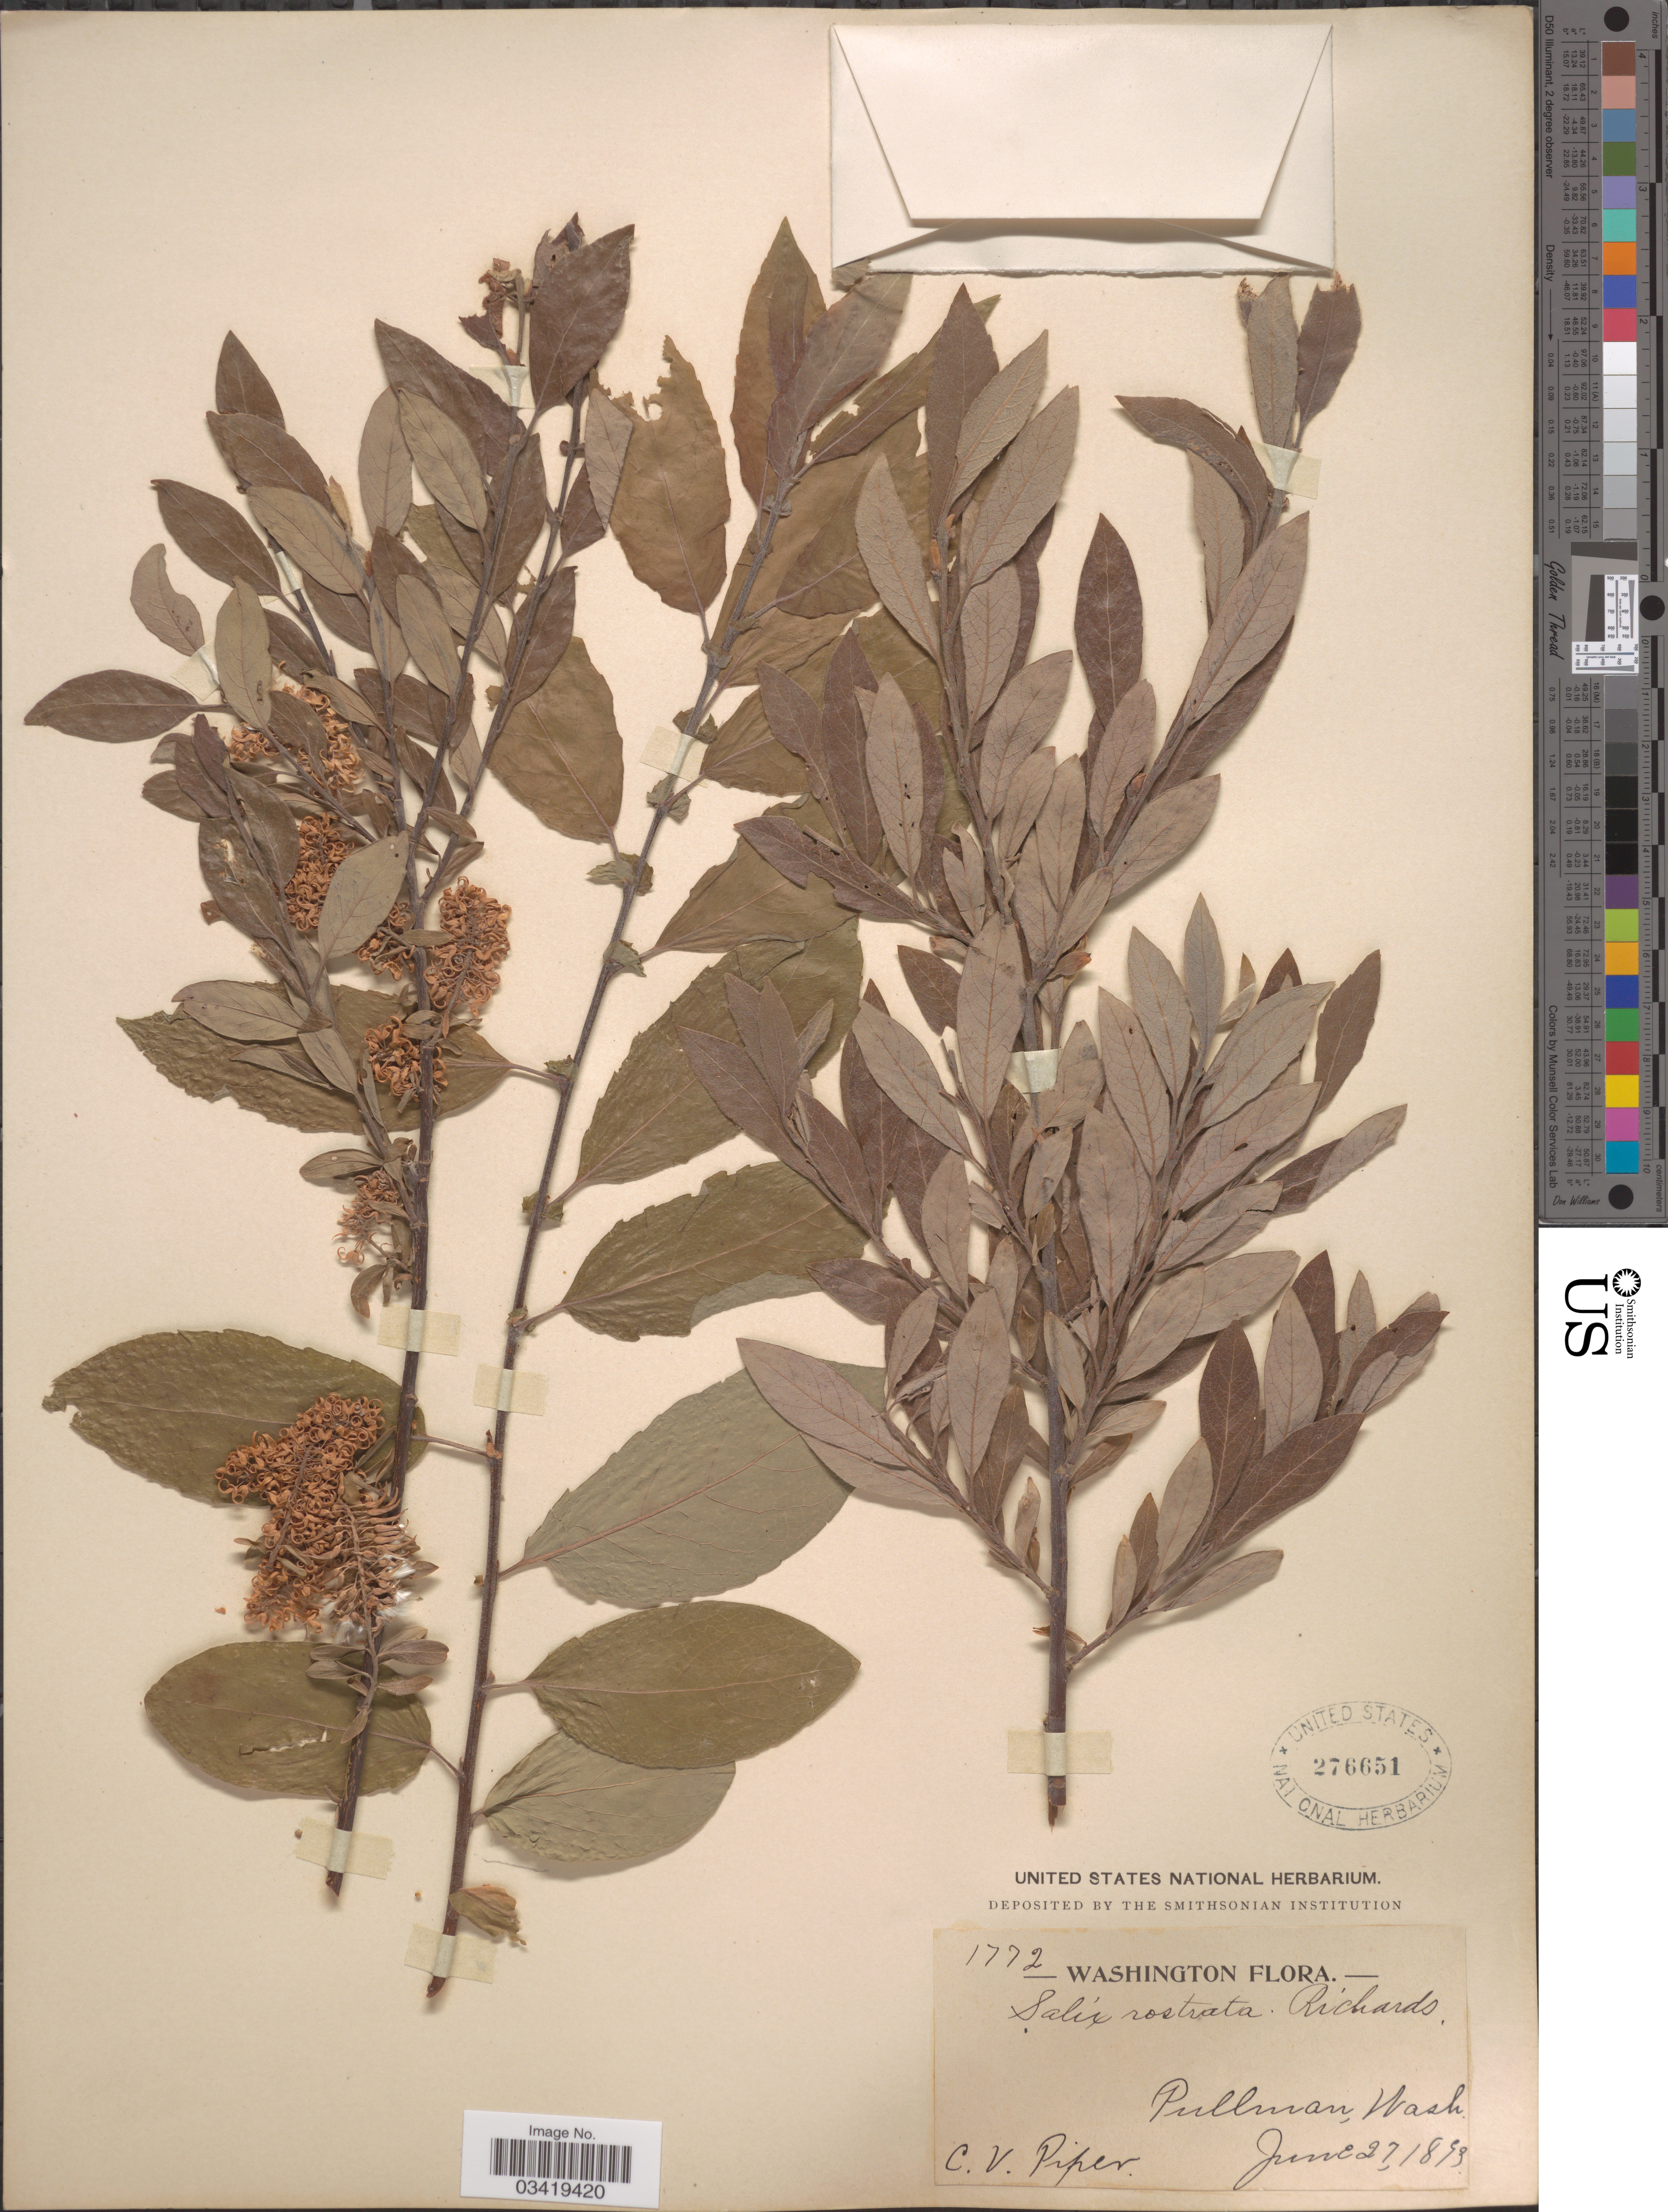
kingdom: Plantae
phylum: Tracheophyta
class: Magnoliopsida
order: Malpighiales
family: Salicaceae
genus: Salix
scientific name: Salix bebbiana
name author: Sarg.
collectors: C. V. Piper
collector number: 1772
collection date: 1893-06-27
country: United States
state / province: Washington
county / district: Whitman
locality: Pullman.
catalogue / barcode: US 276651